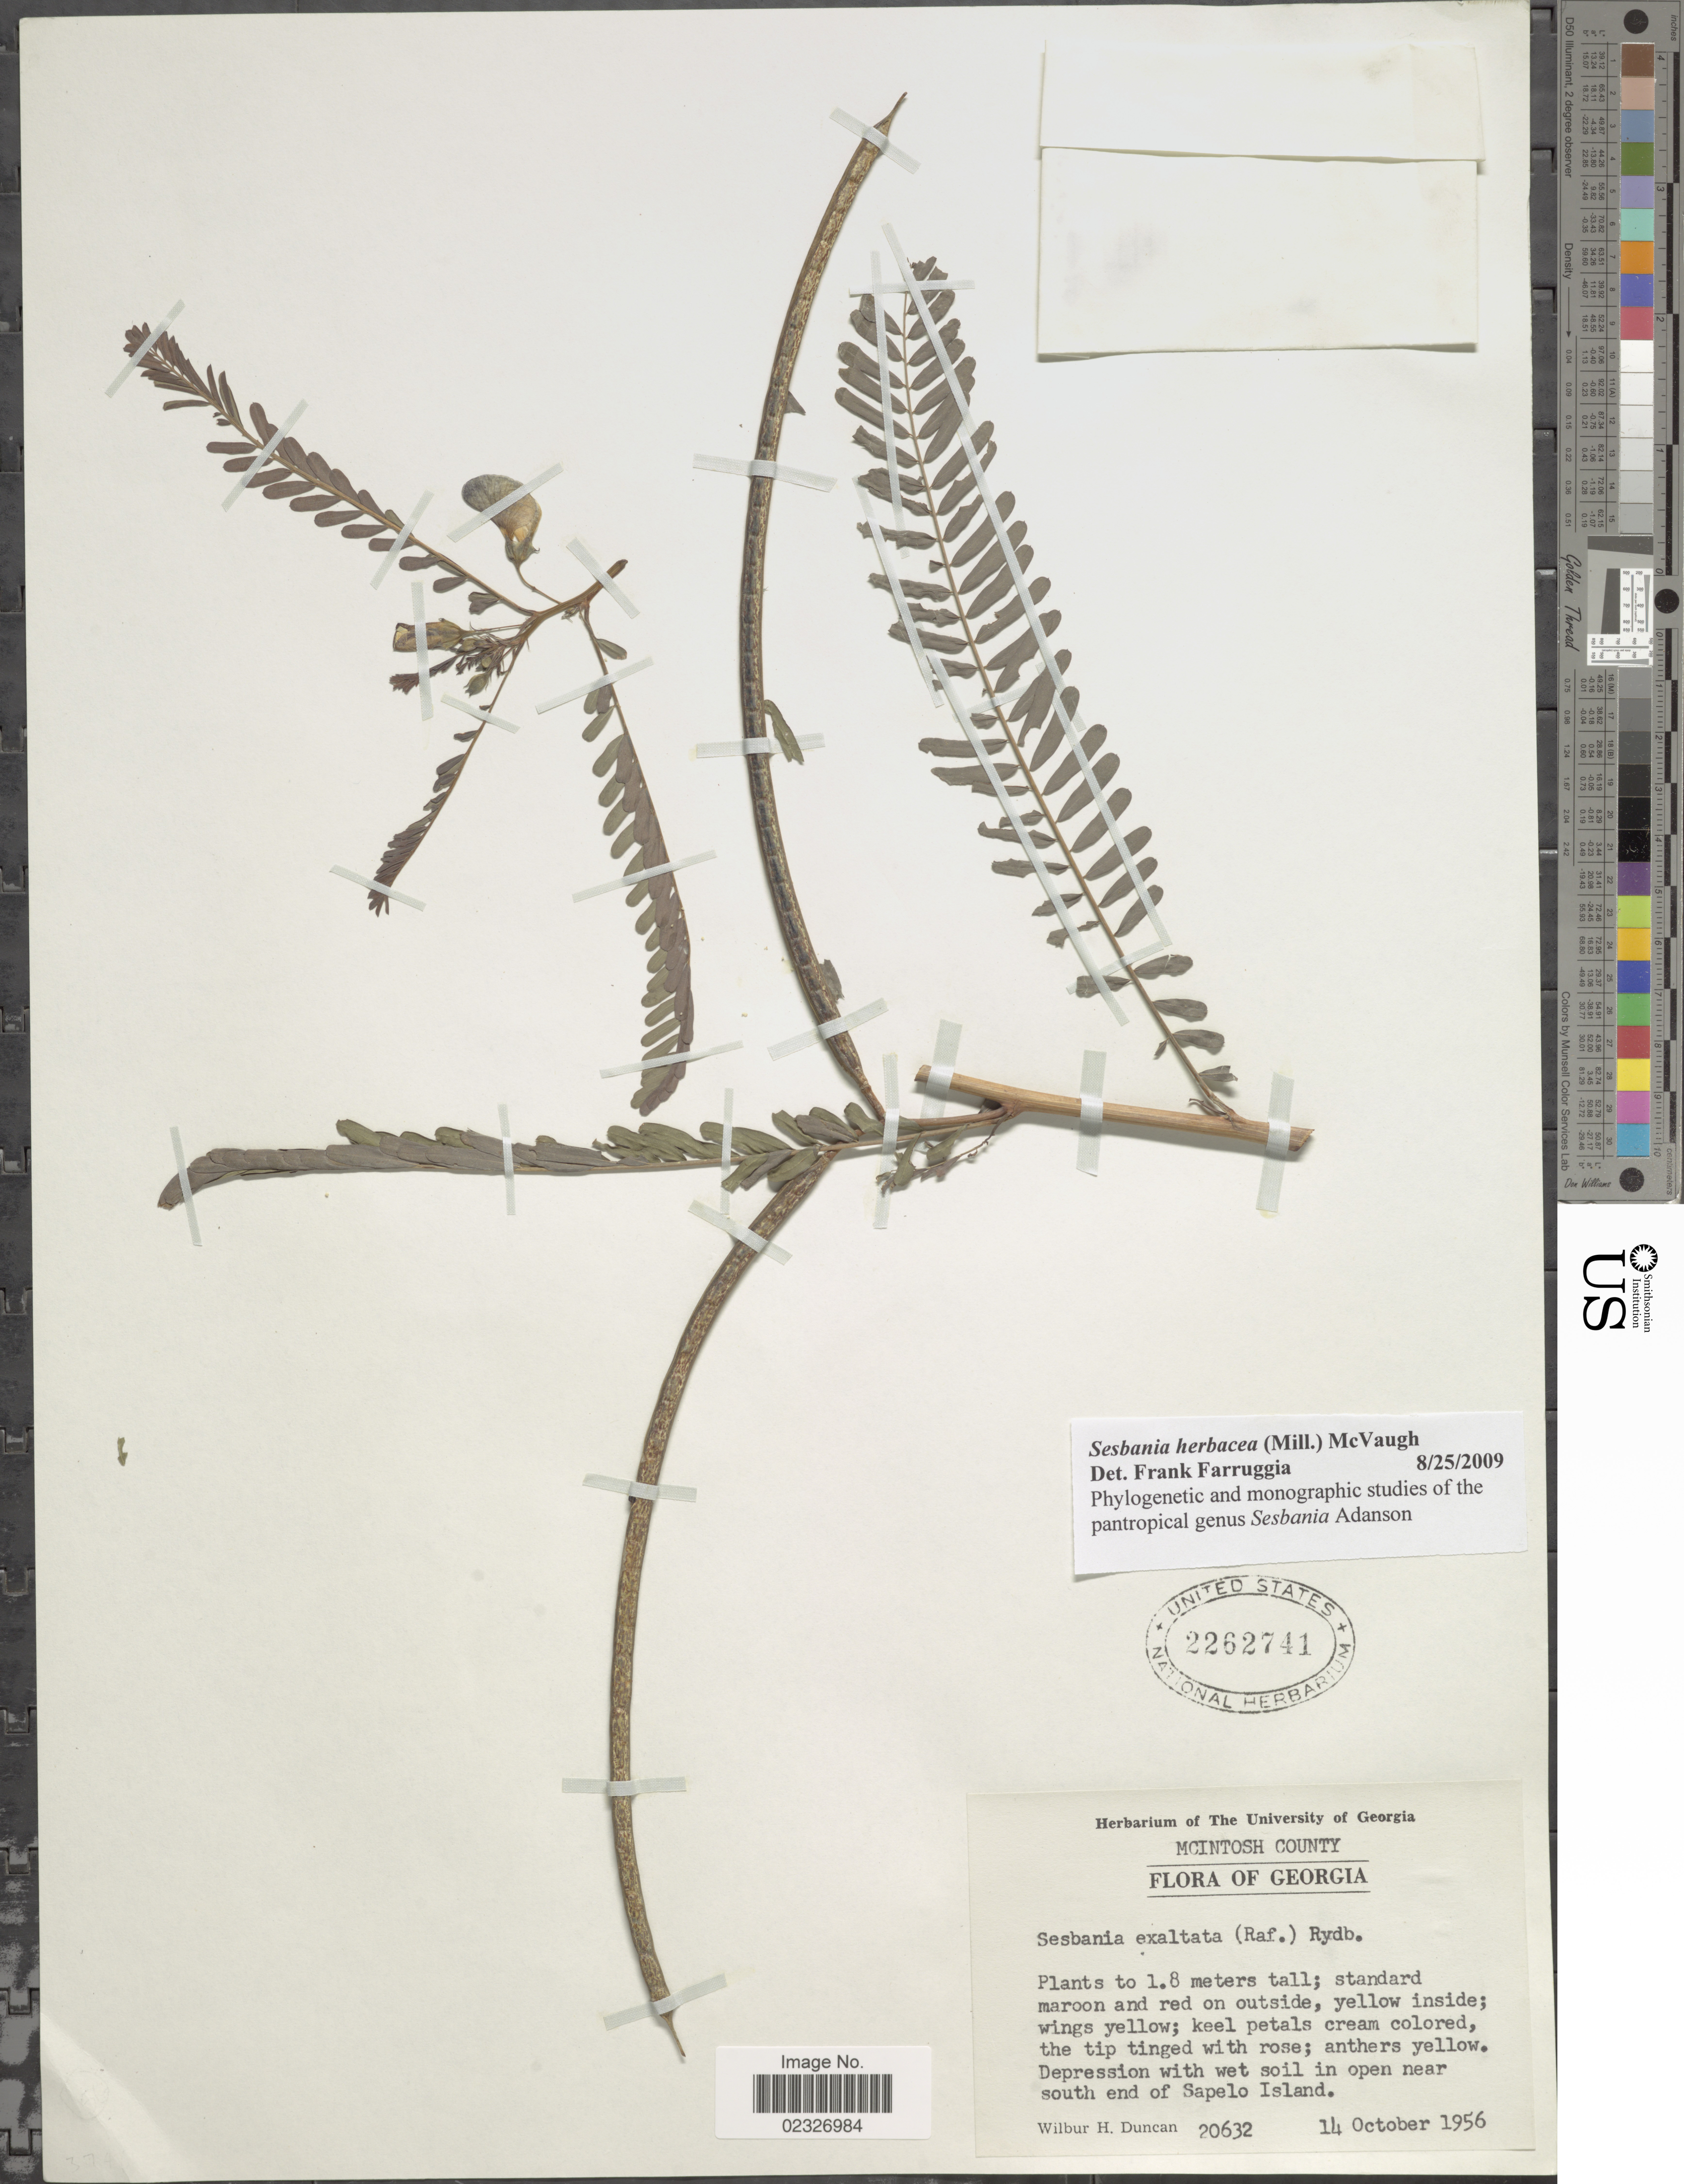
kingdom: Plantae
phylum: Tracheophyta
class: Magnoliopsida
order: Fabales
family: Fabaceae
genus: Sesbania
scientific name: Sesbania herbacea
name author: (Mill.) McVaugh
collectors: W. H. Duncan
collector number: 20632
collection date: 1956-10-14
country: United States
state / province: Georgia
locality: McIntosh County, near end of Sapelo Island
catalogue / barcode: US 2262741